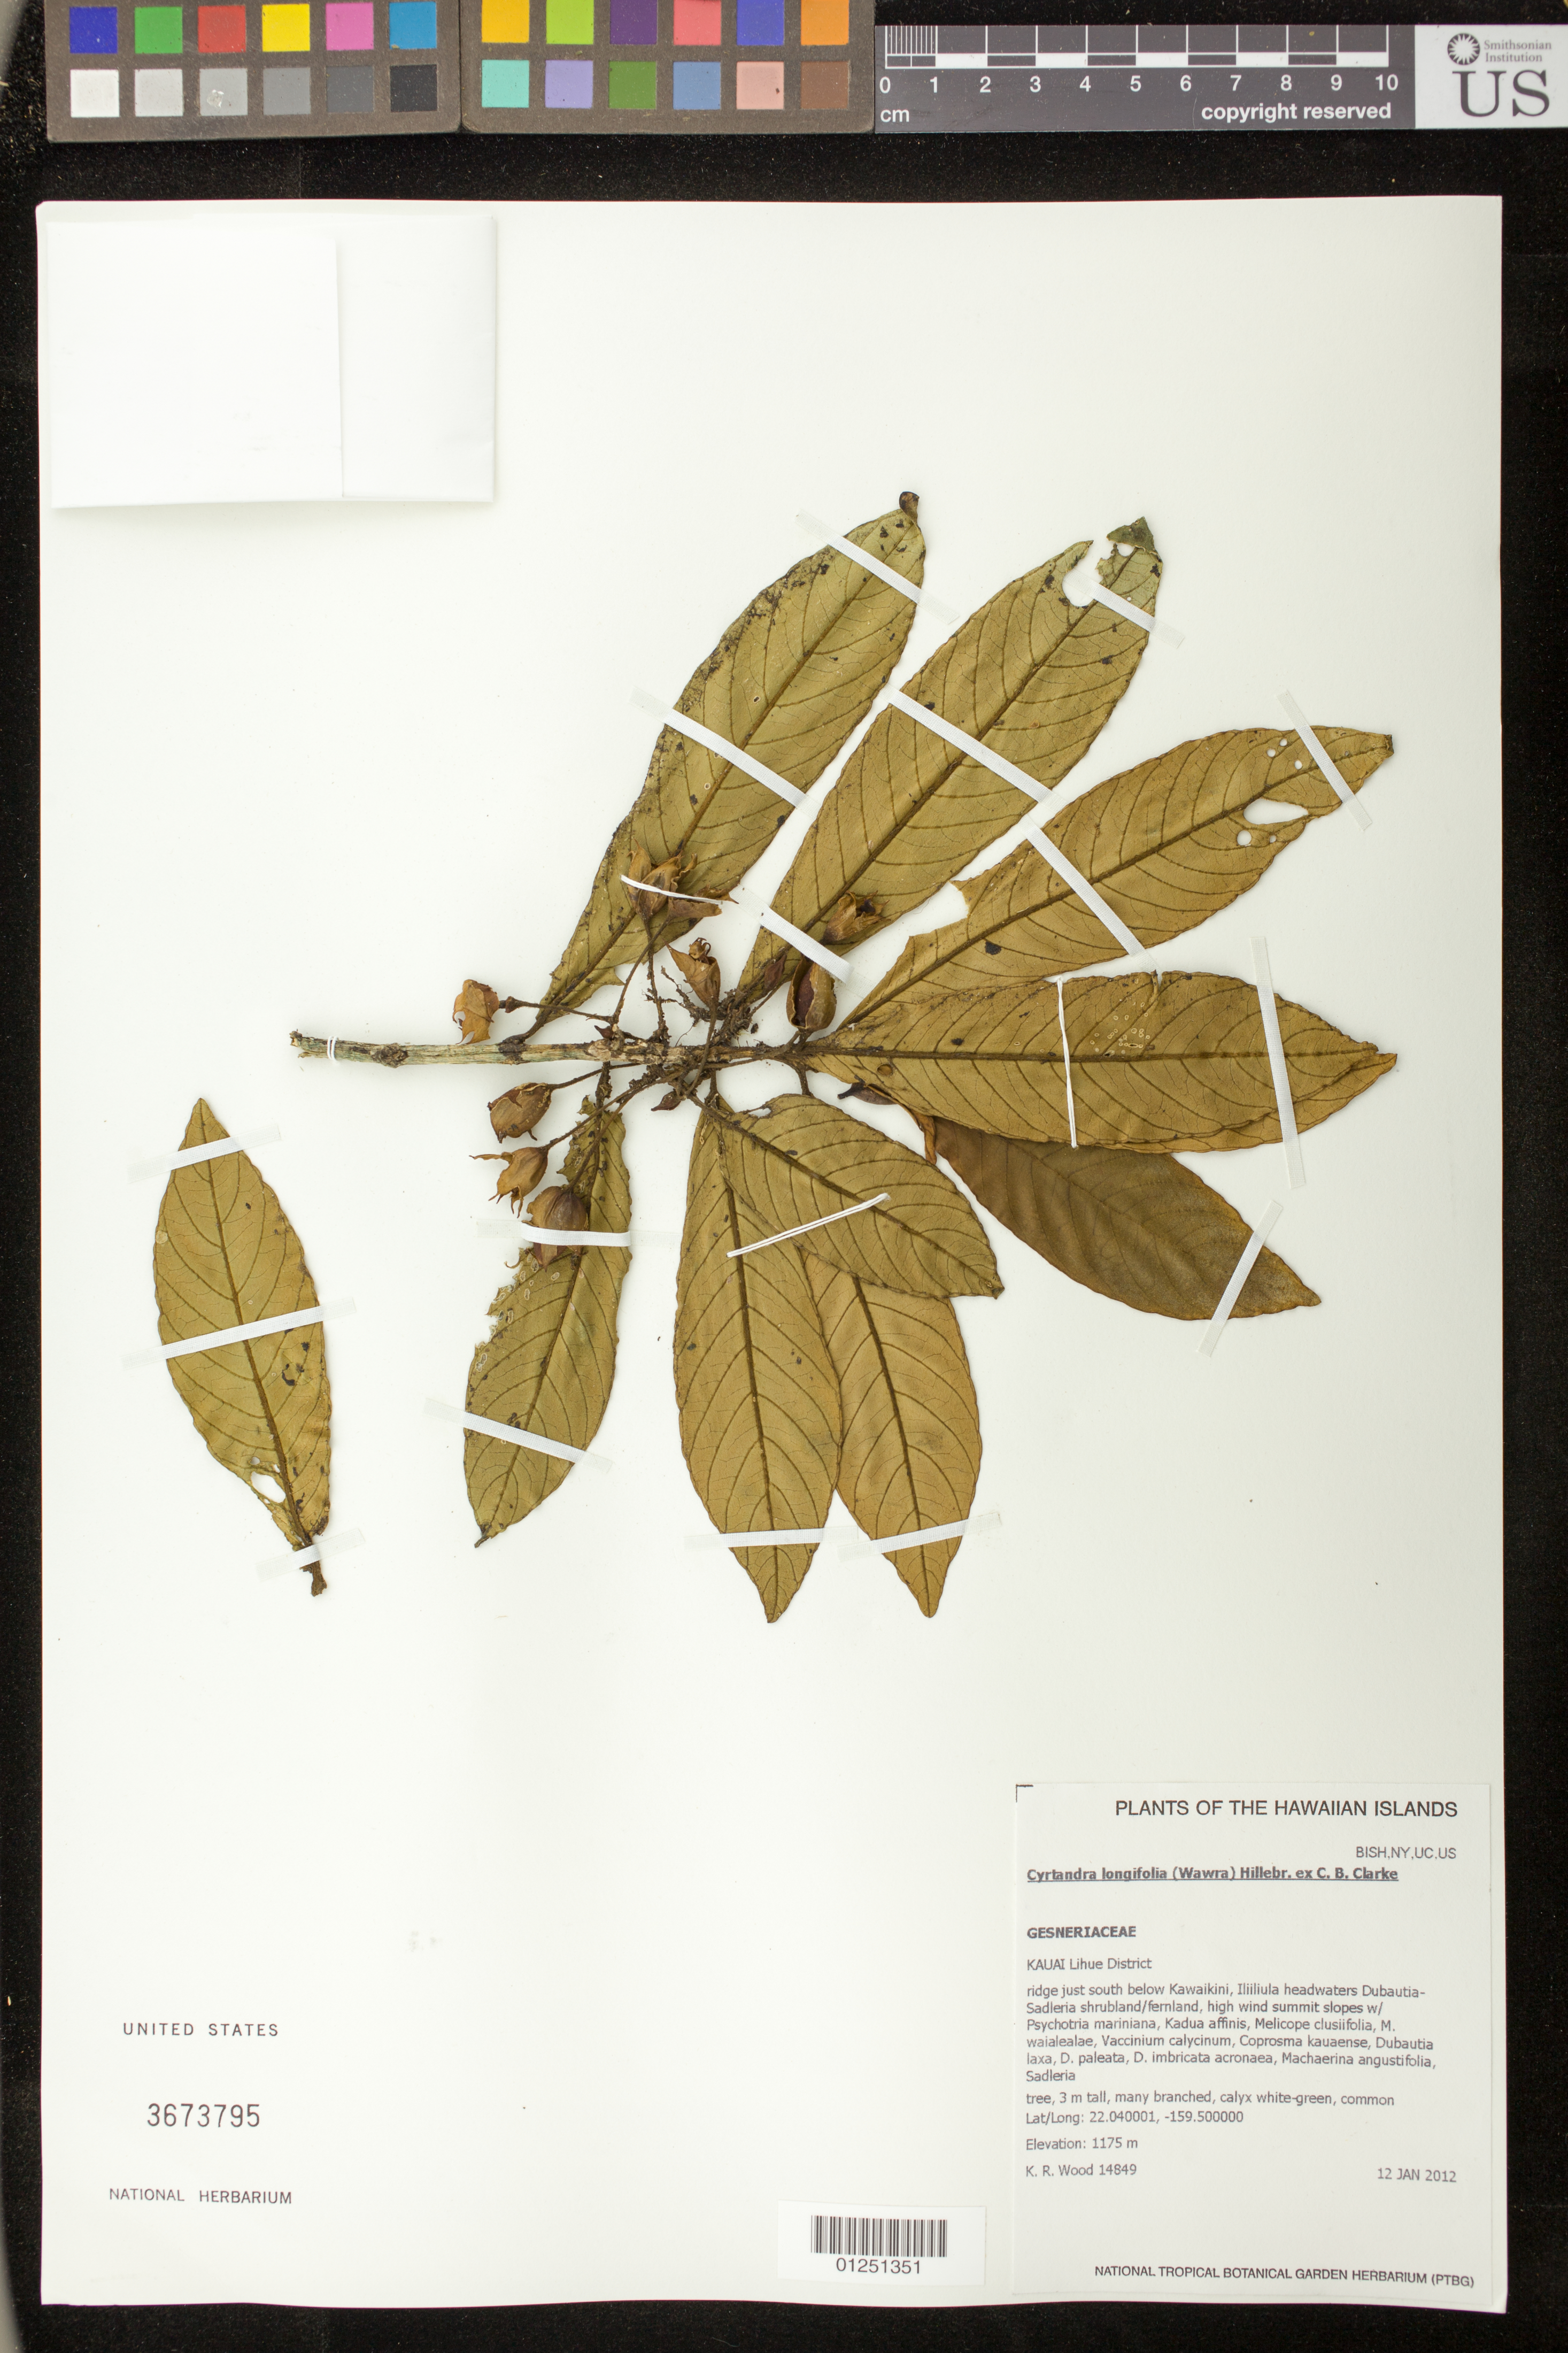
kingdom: Plantae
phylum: Tracheophyta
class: Magnoliopsida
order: Lamiales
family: Gesneriaceae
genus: Cyrtandra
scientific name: Cyrtandra longifolia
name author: (Wawra) Hillebr. ex C.B. Clarke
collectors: K. R. Wood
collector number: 14849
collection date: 2012-01-12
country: United States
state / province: Hawaii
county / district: Kauai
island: Kaua'i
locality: Lihue District, ridge just south below Kawaikini, Iliiliula headwaters.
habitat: Shrubland/fernland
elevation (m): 1175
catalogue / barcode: US 3673795